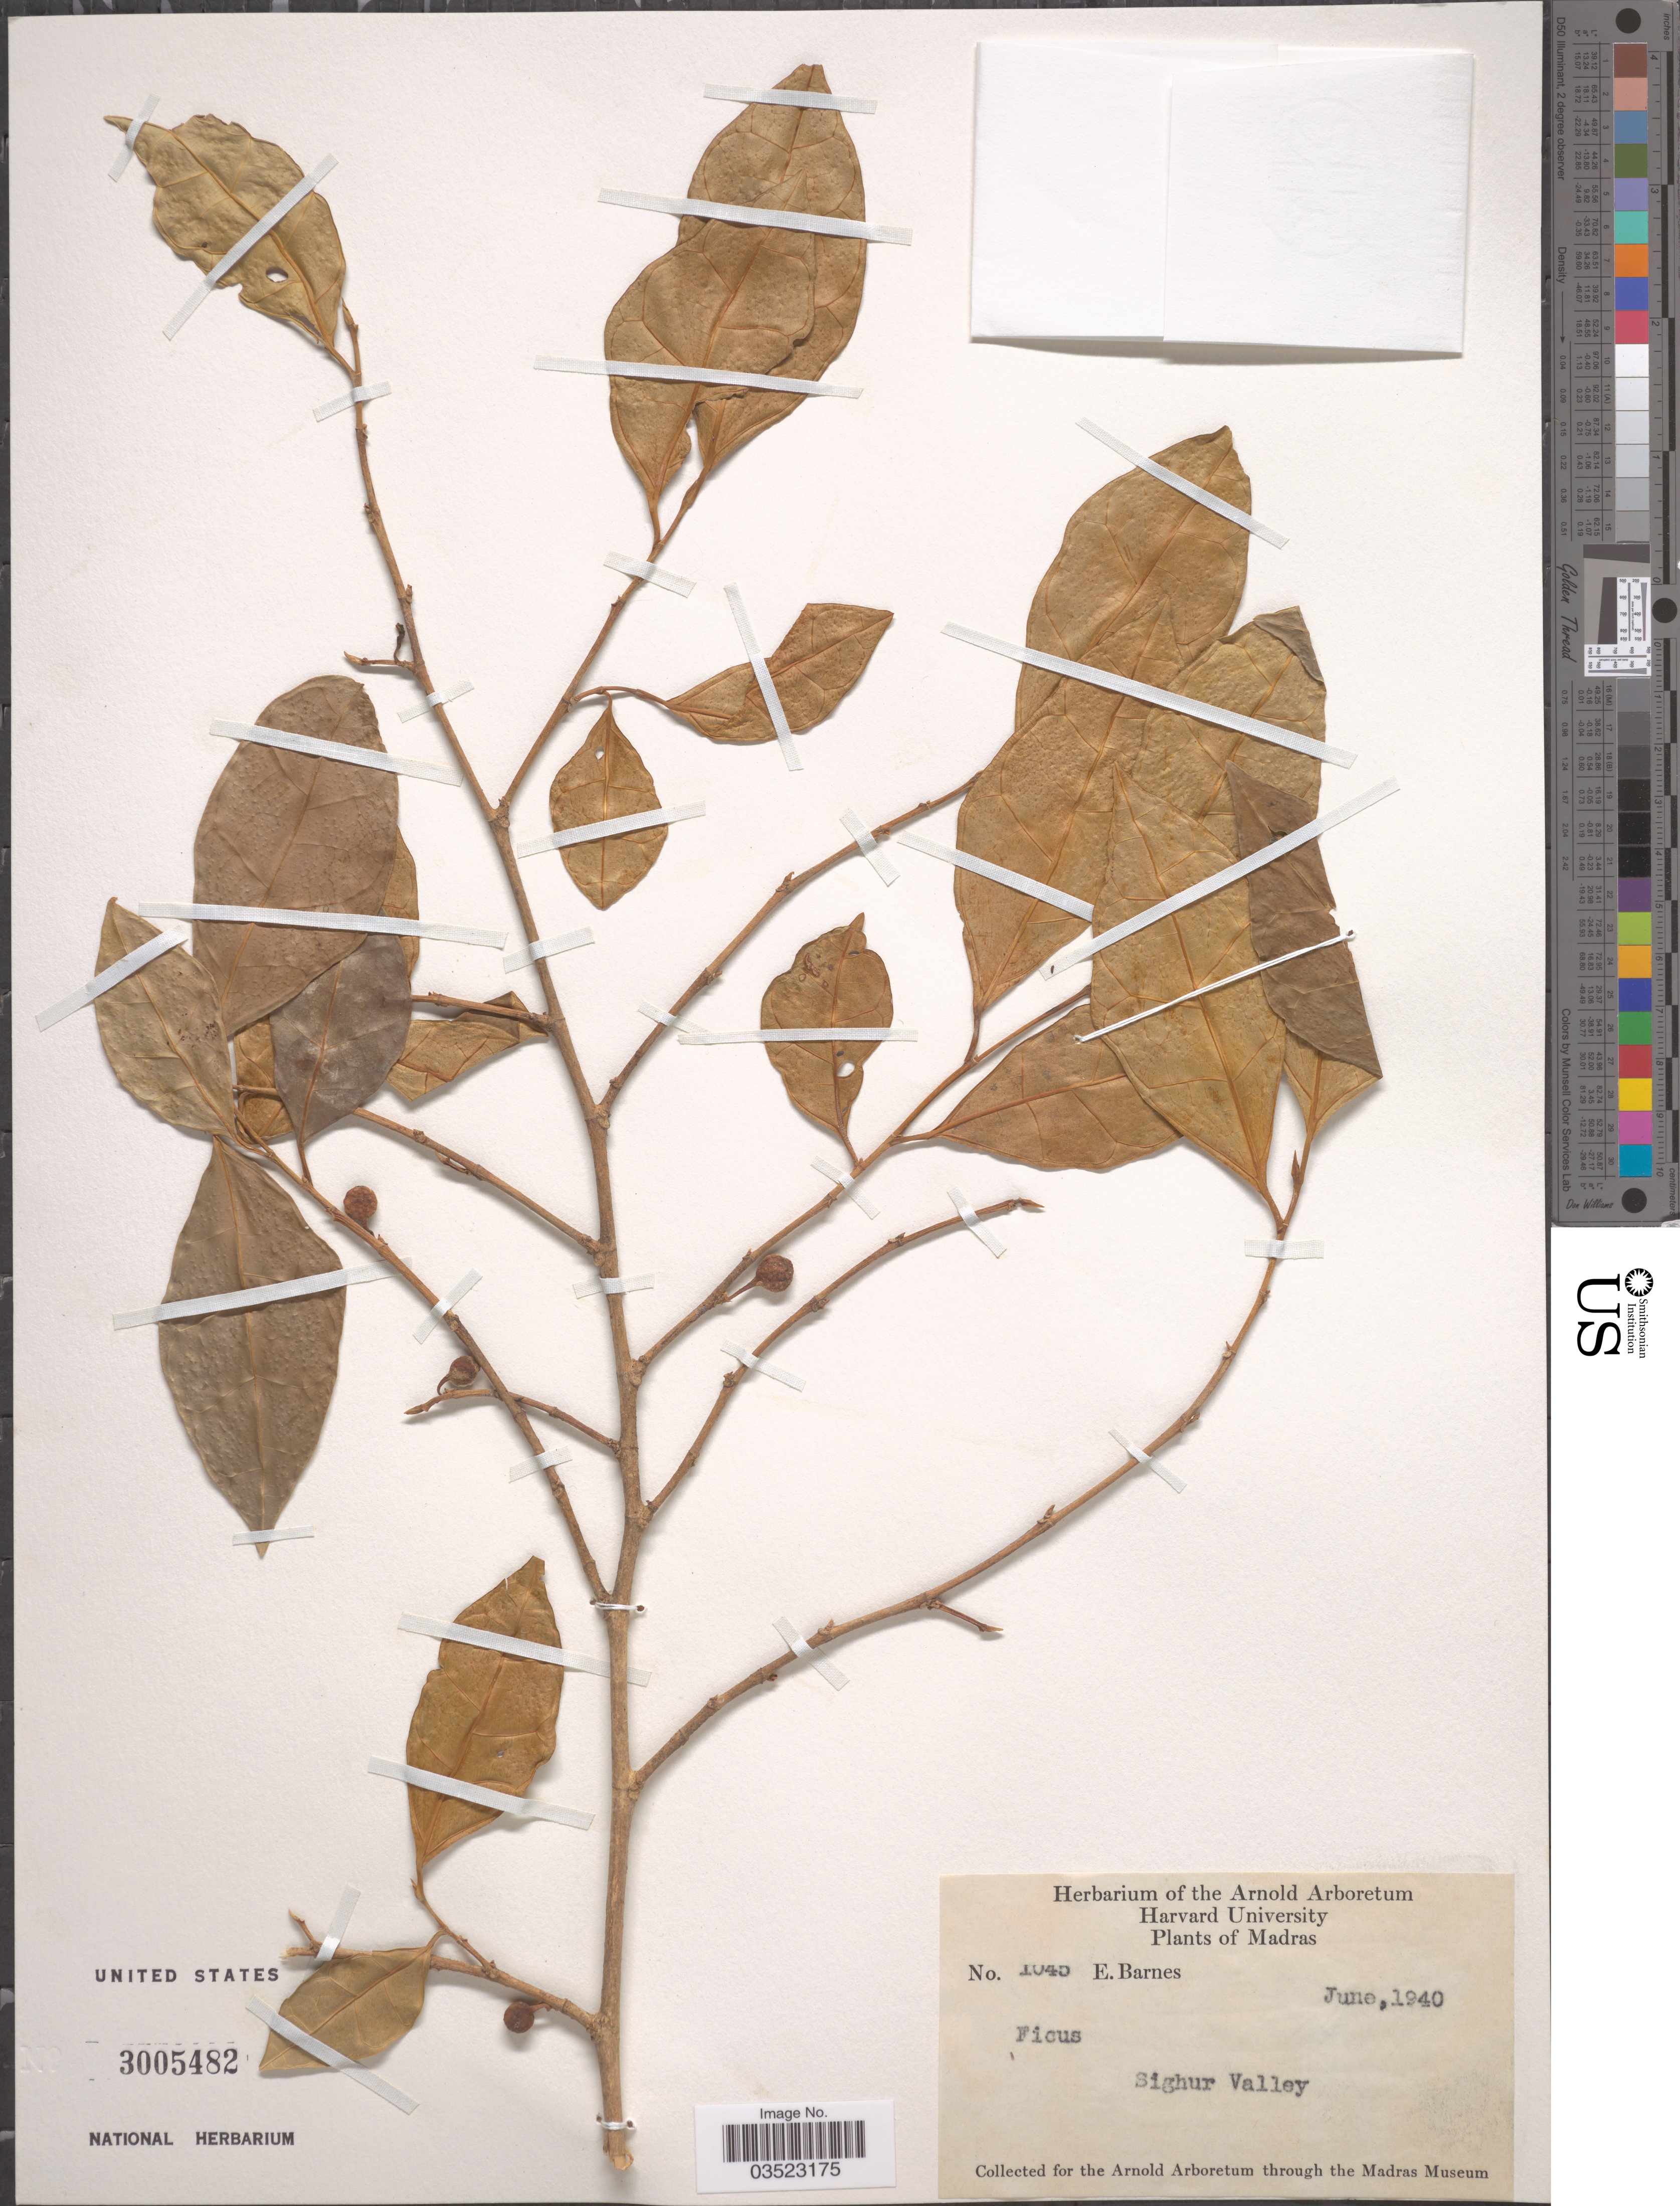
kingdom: Plantae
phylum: Tracheophyta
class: Magnoliopsida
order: Rosales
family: Moraceae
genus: Ficus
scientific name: Ficus sp.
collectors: E. Barnes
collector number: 1045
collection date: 1940-06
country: India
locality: Madras. Sighur Valley.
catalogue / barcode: US 3005482